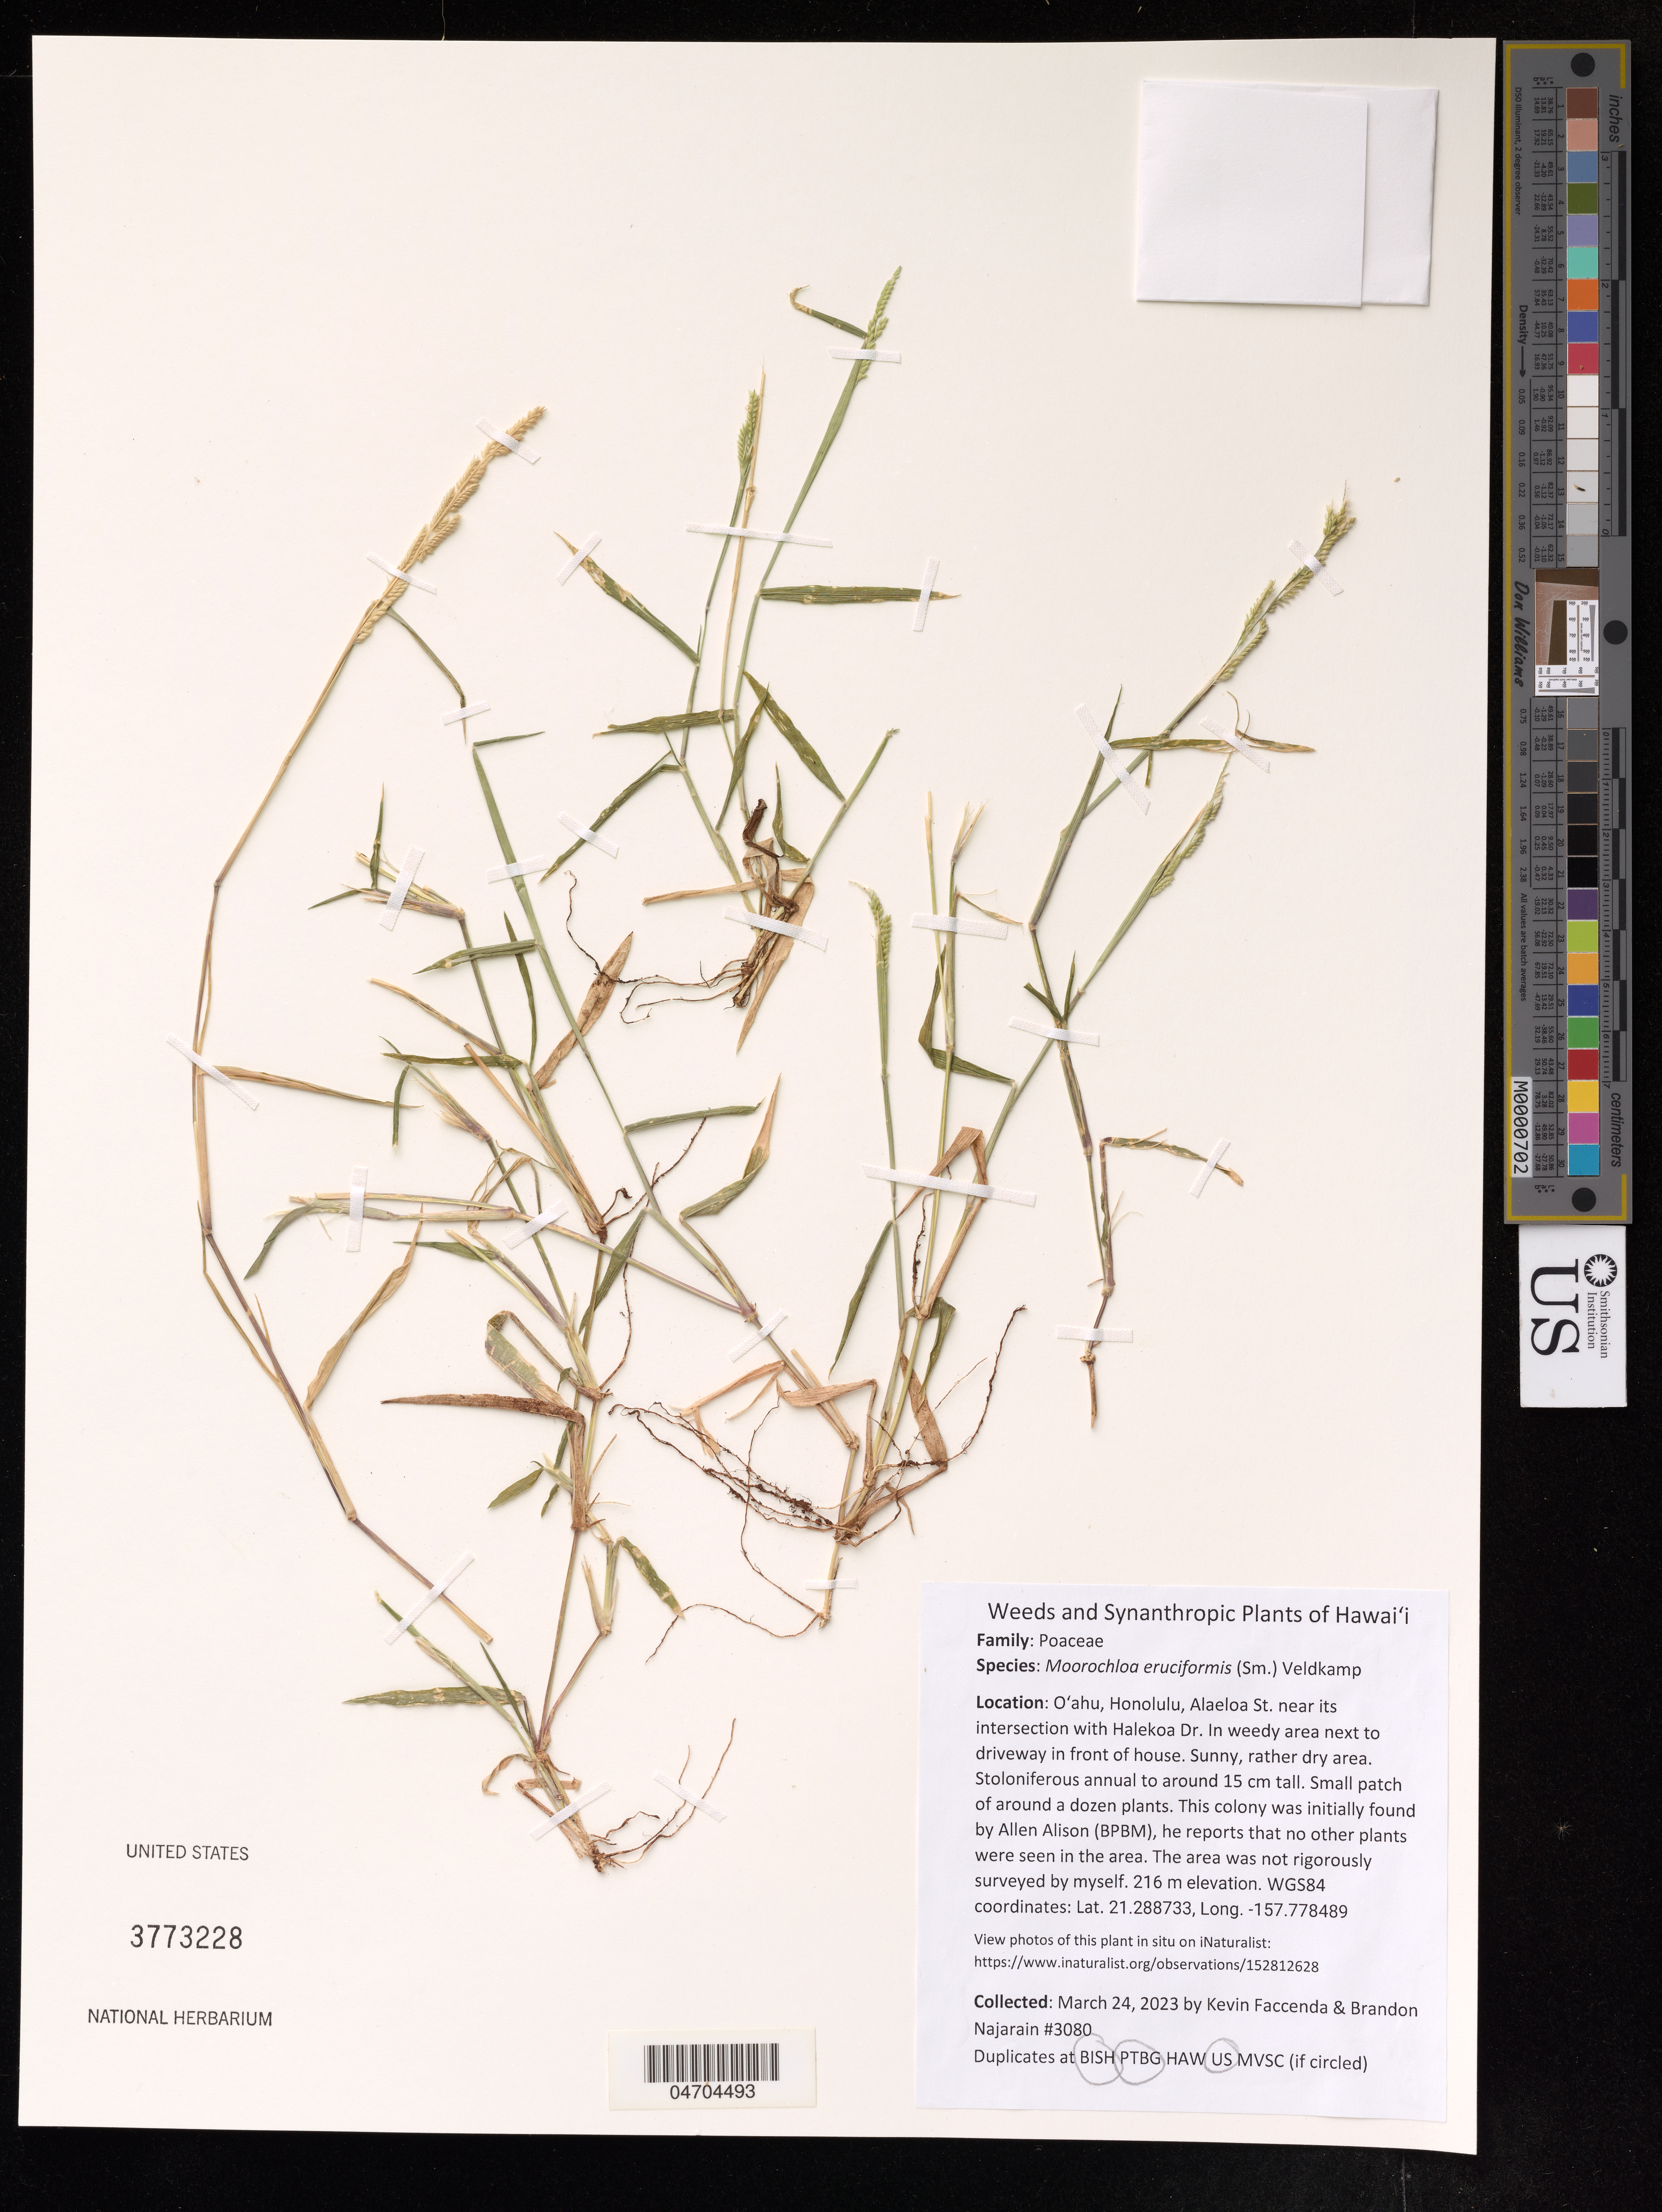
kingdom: Plantae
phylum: Tracheophyta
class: Liliopsida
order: Poales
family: Poaceae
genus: Moorochloa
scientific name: Moorochloa eruciformis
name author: (Sm.) Veldkamp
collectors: K. Faccenda & B. Najarain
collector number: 3080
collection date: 2023-03-24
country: United States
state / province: Hawaii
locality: O'ahu, Honolulu, Alaeloa St. near its intersection with Halekoa Dr. In weedy area next to driveway in front of house.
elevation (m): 216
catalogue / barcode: US 3773228